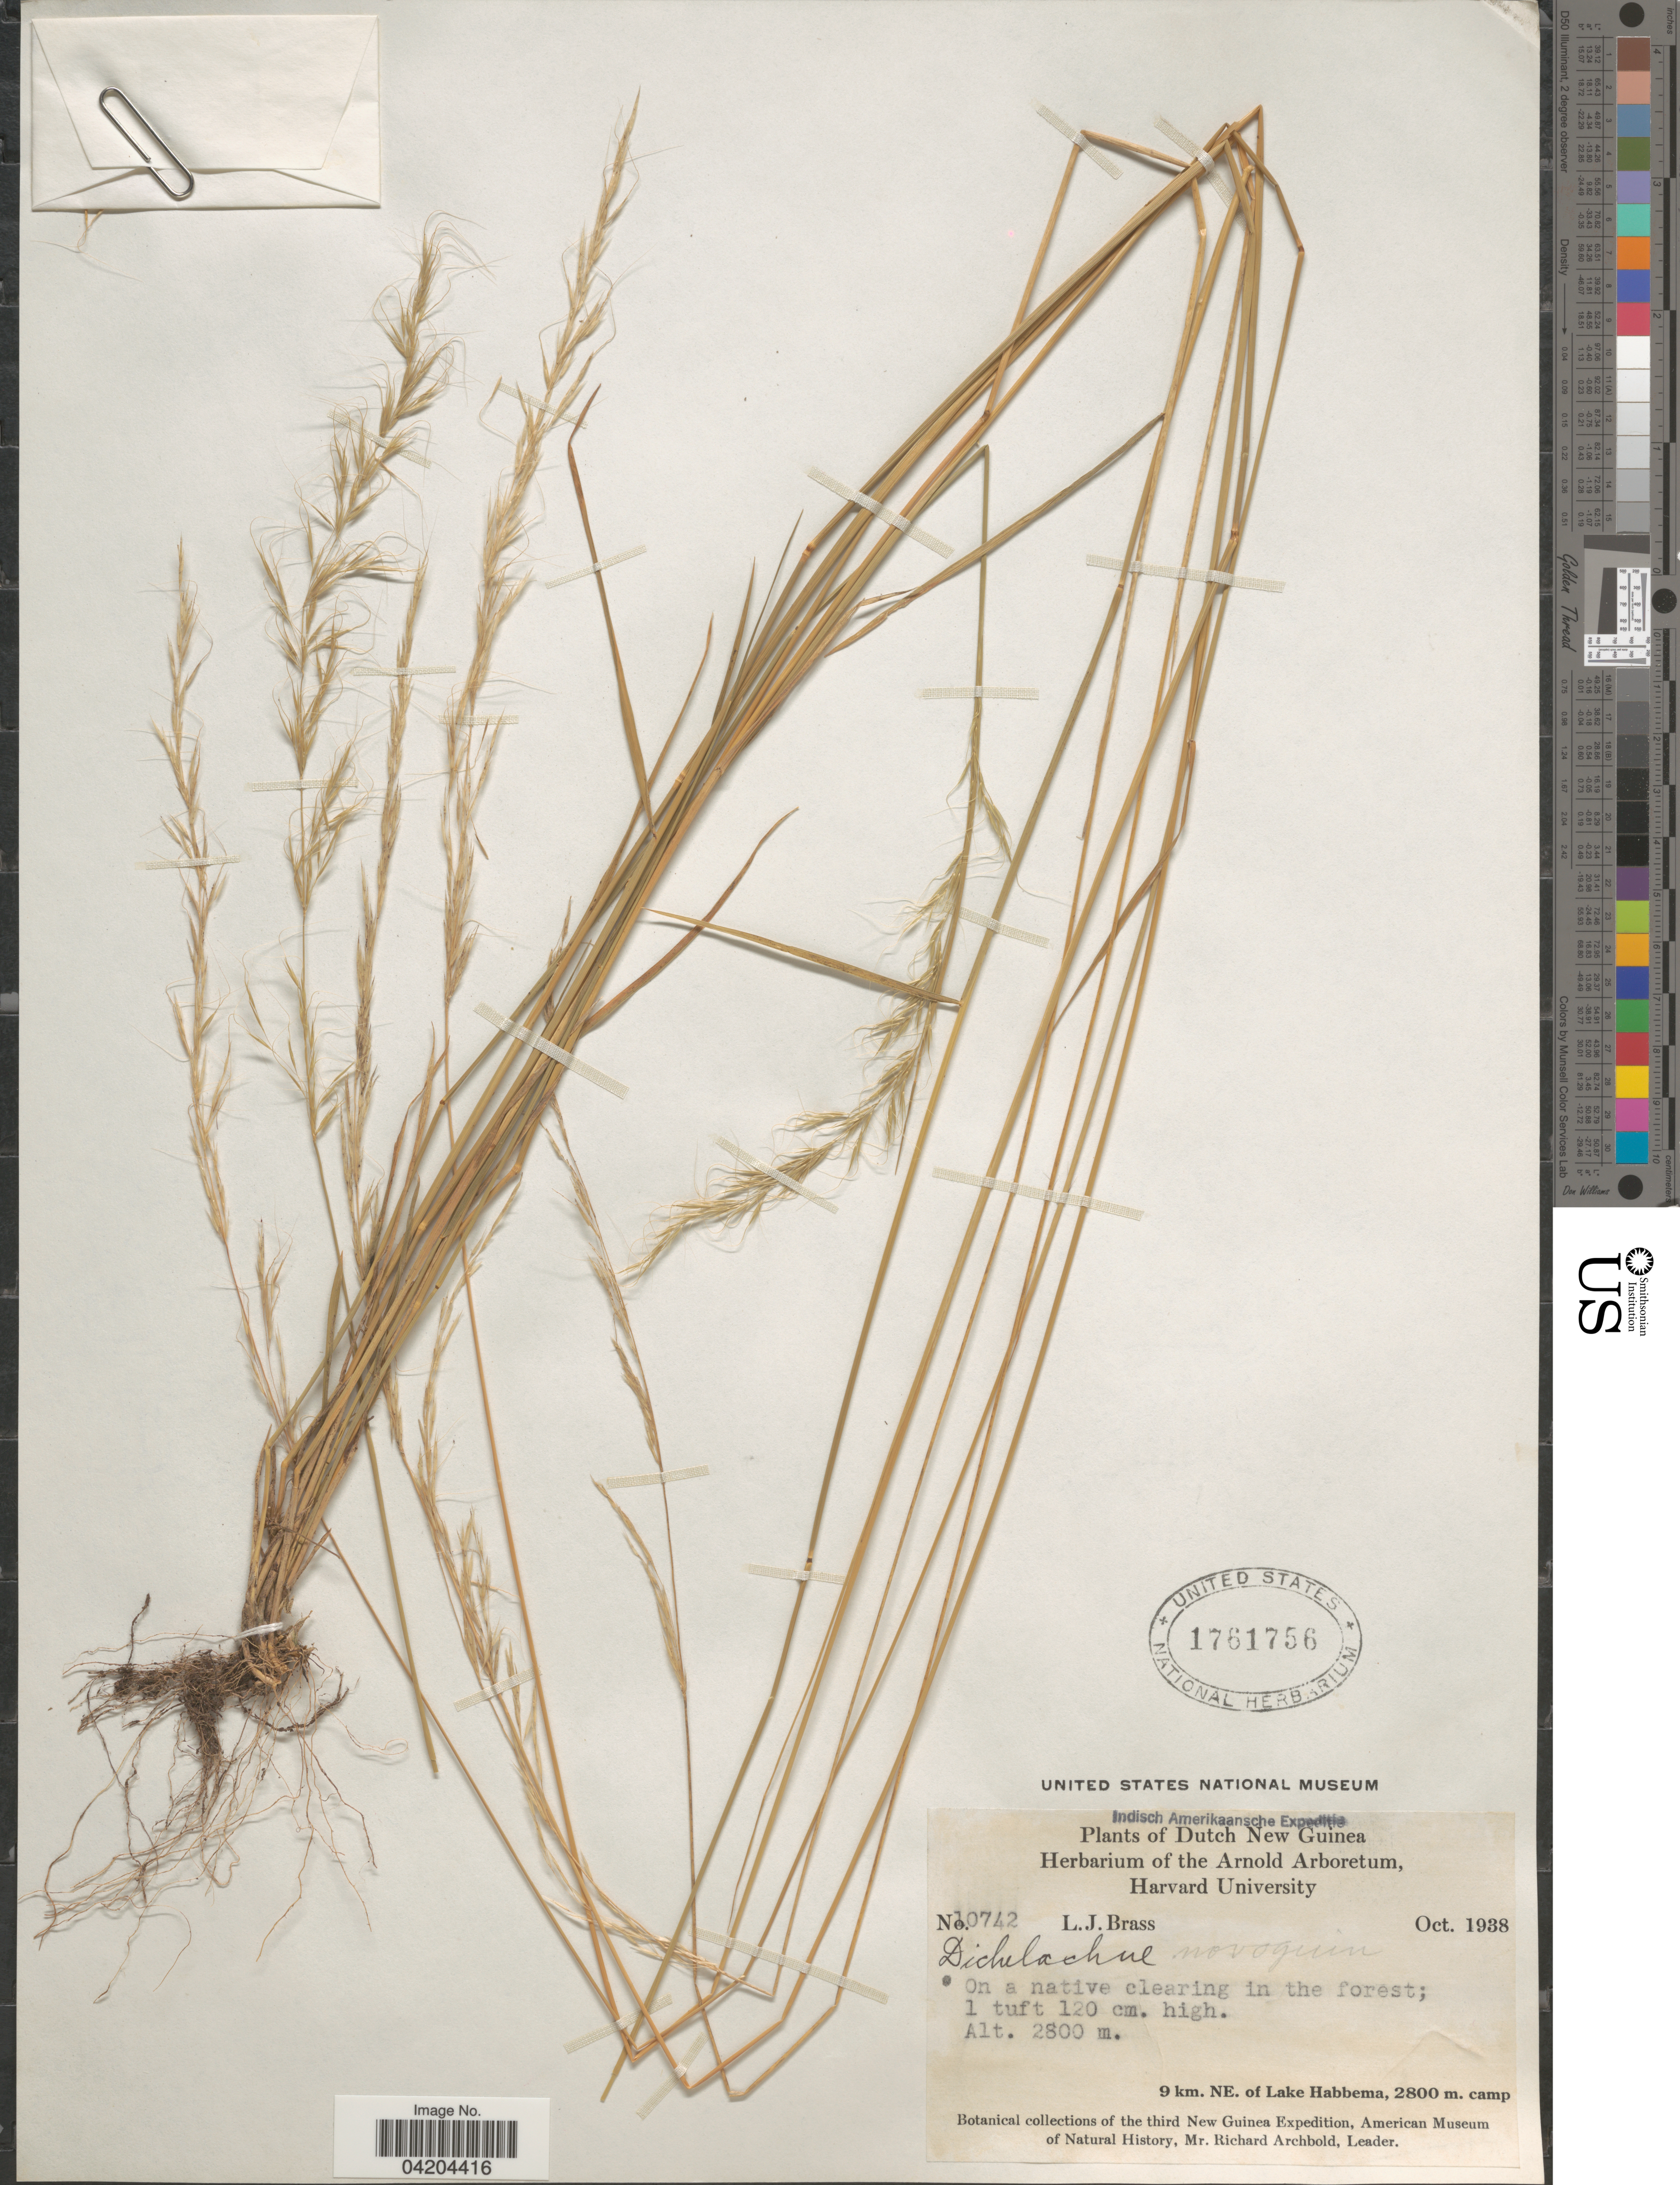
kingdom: Plantae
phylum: Tracheophyta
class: Liliopsida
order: Poales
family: Poaceae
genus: Dichelachne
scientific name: Dichelachne rara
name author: (R. Br.) Vickery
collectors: L. J. Brass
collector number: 10742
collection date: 1938-10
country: Indonesia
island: New Guinea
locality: Indisch Amerikaanse Expeditie. Dutch New Guinea. 9 km. NE. of Lake Habbema. Botanical collections of the third New Guinea Expedition.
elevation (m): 2800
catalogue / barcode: US 1761756